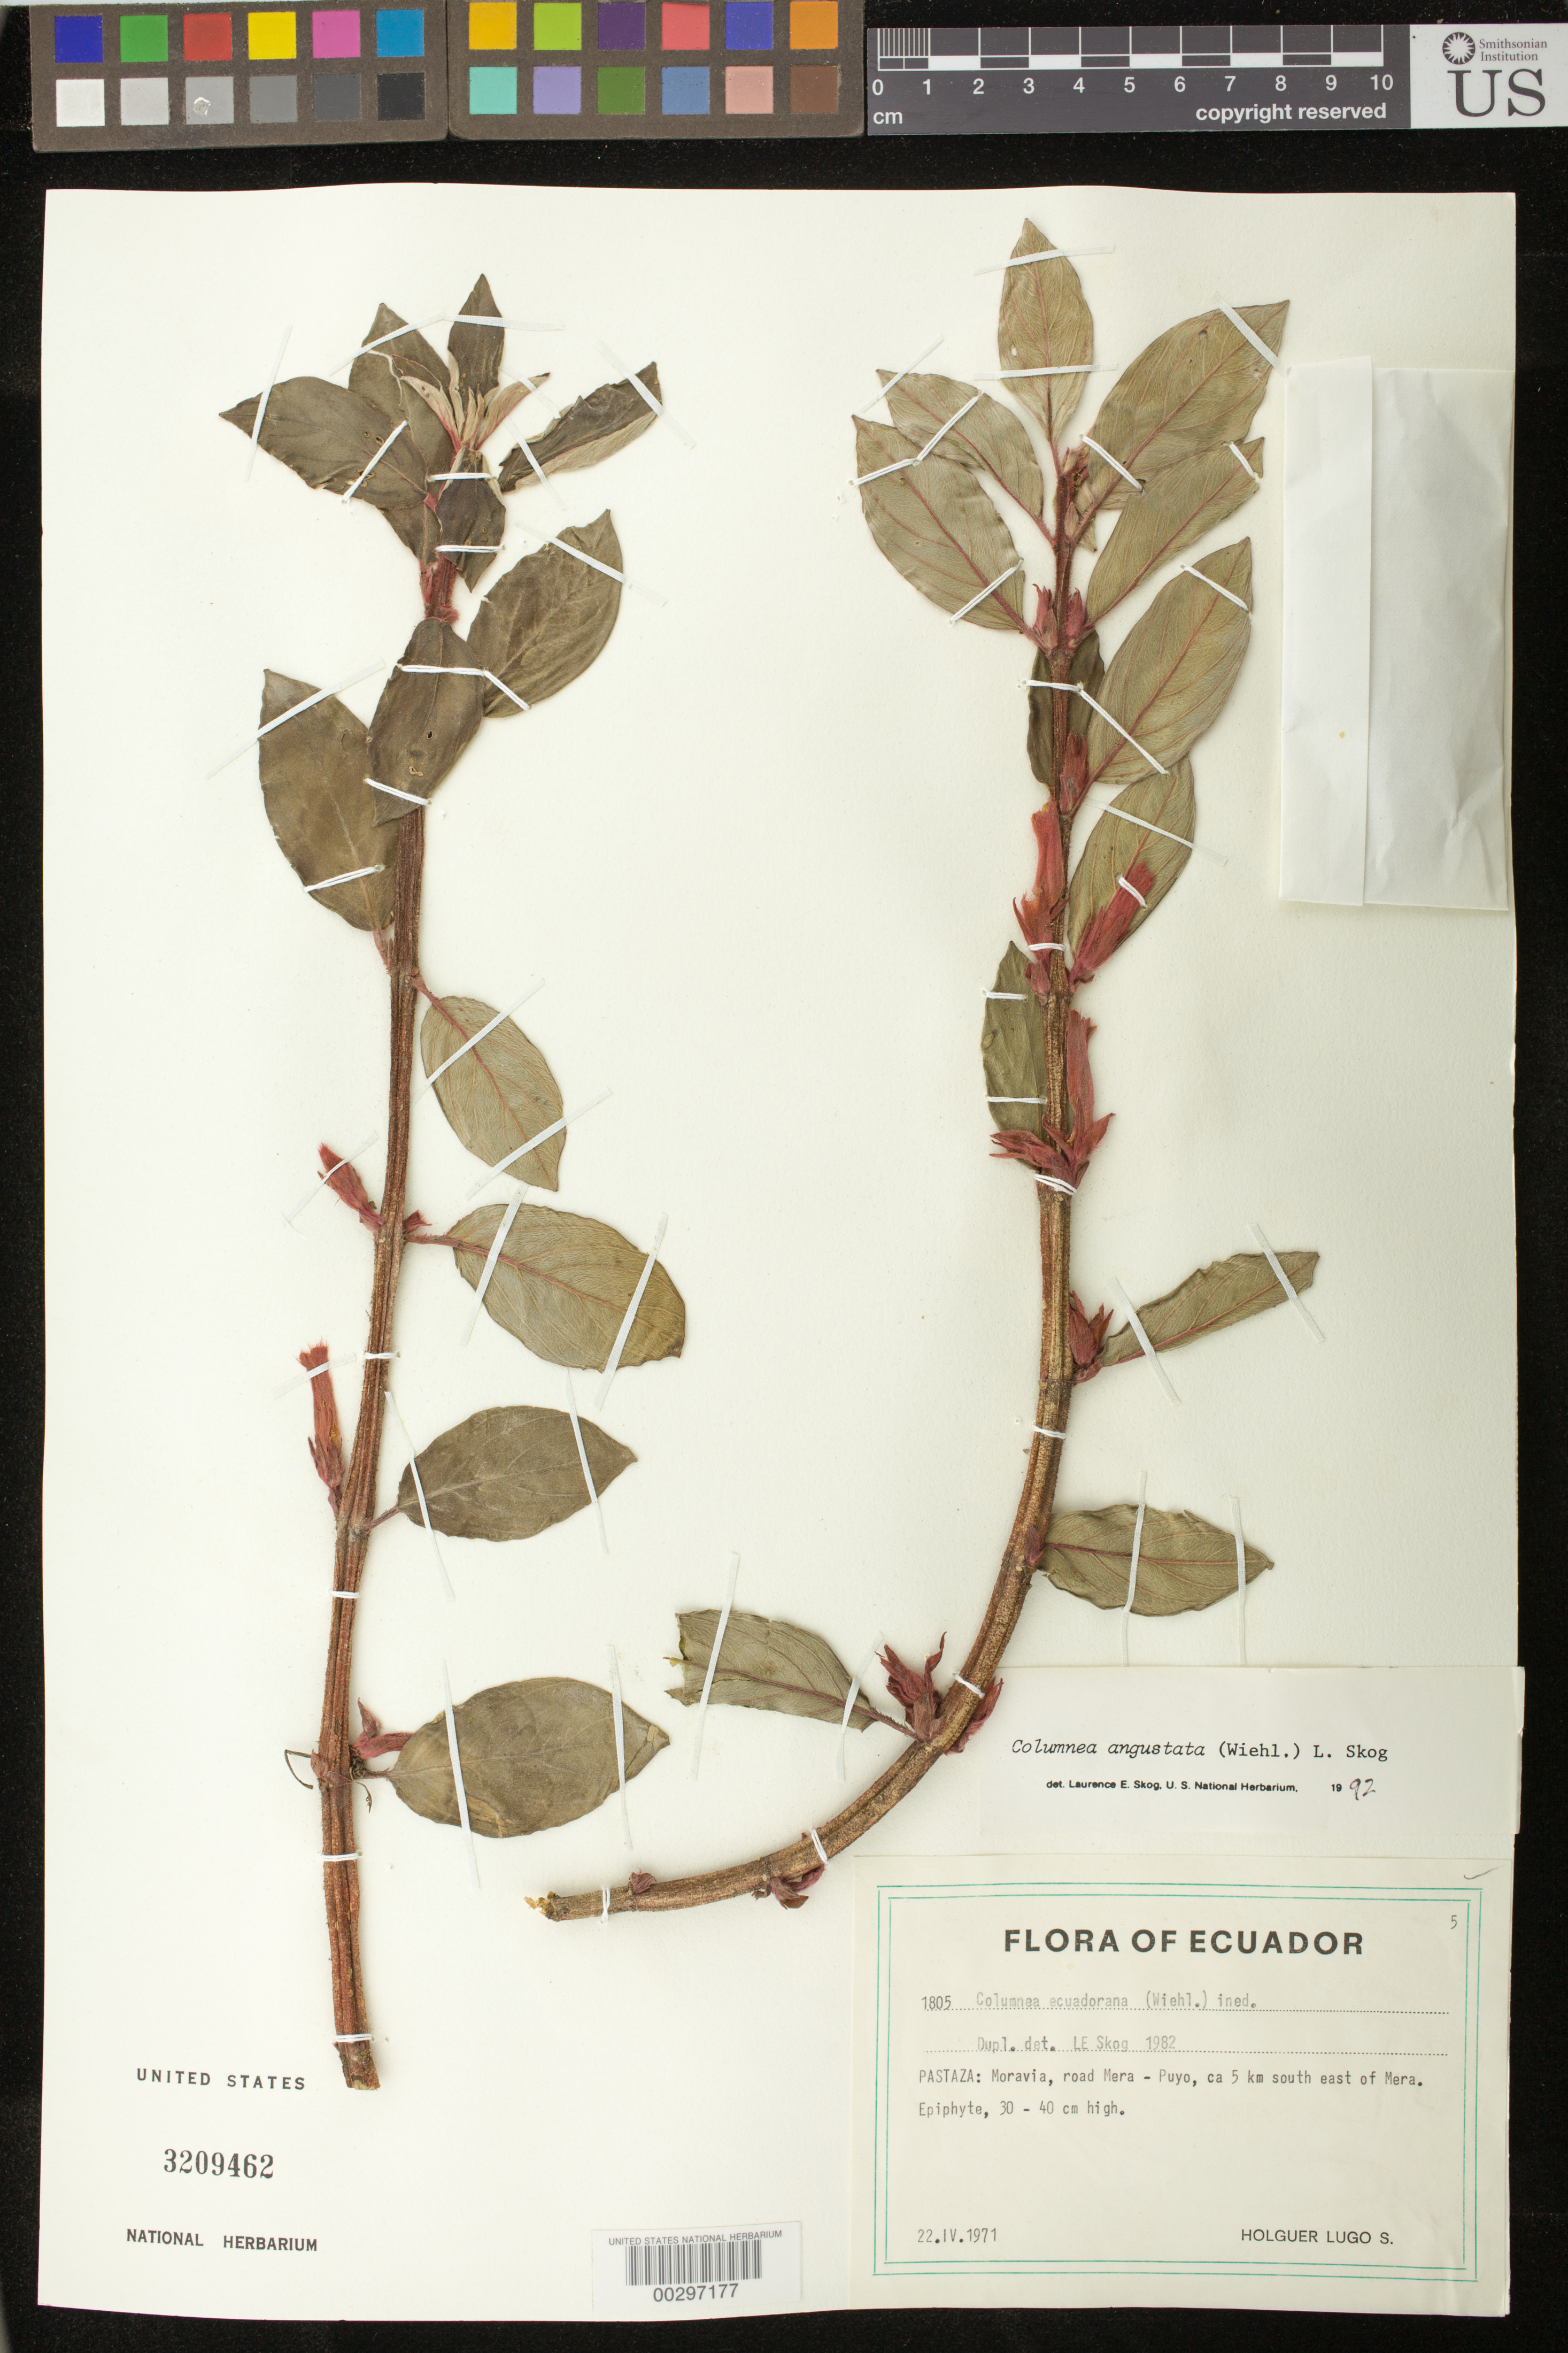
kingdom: Plantae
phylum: Tracheophyta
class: Magnoliopsida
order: Lamiales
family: Gesneriaceae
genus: Columnea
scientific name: Columnea angustata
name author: (Wiehler) L.E. Skog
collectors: H. Lugo S.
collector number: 1805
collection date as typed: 22 Apr 1971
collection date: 1971-04-22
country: Ecuador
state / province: Pastaza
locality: Moravia, S of Mera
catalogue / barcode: US 3209462